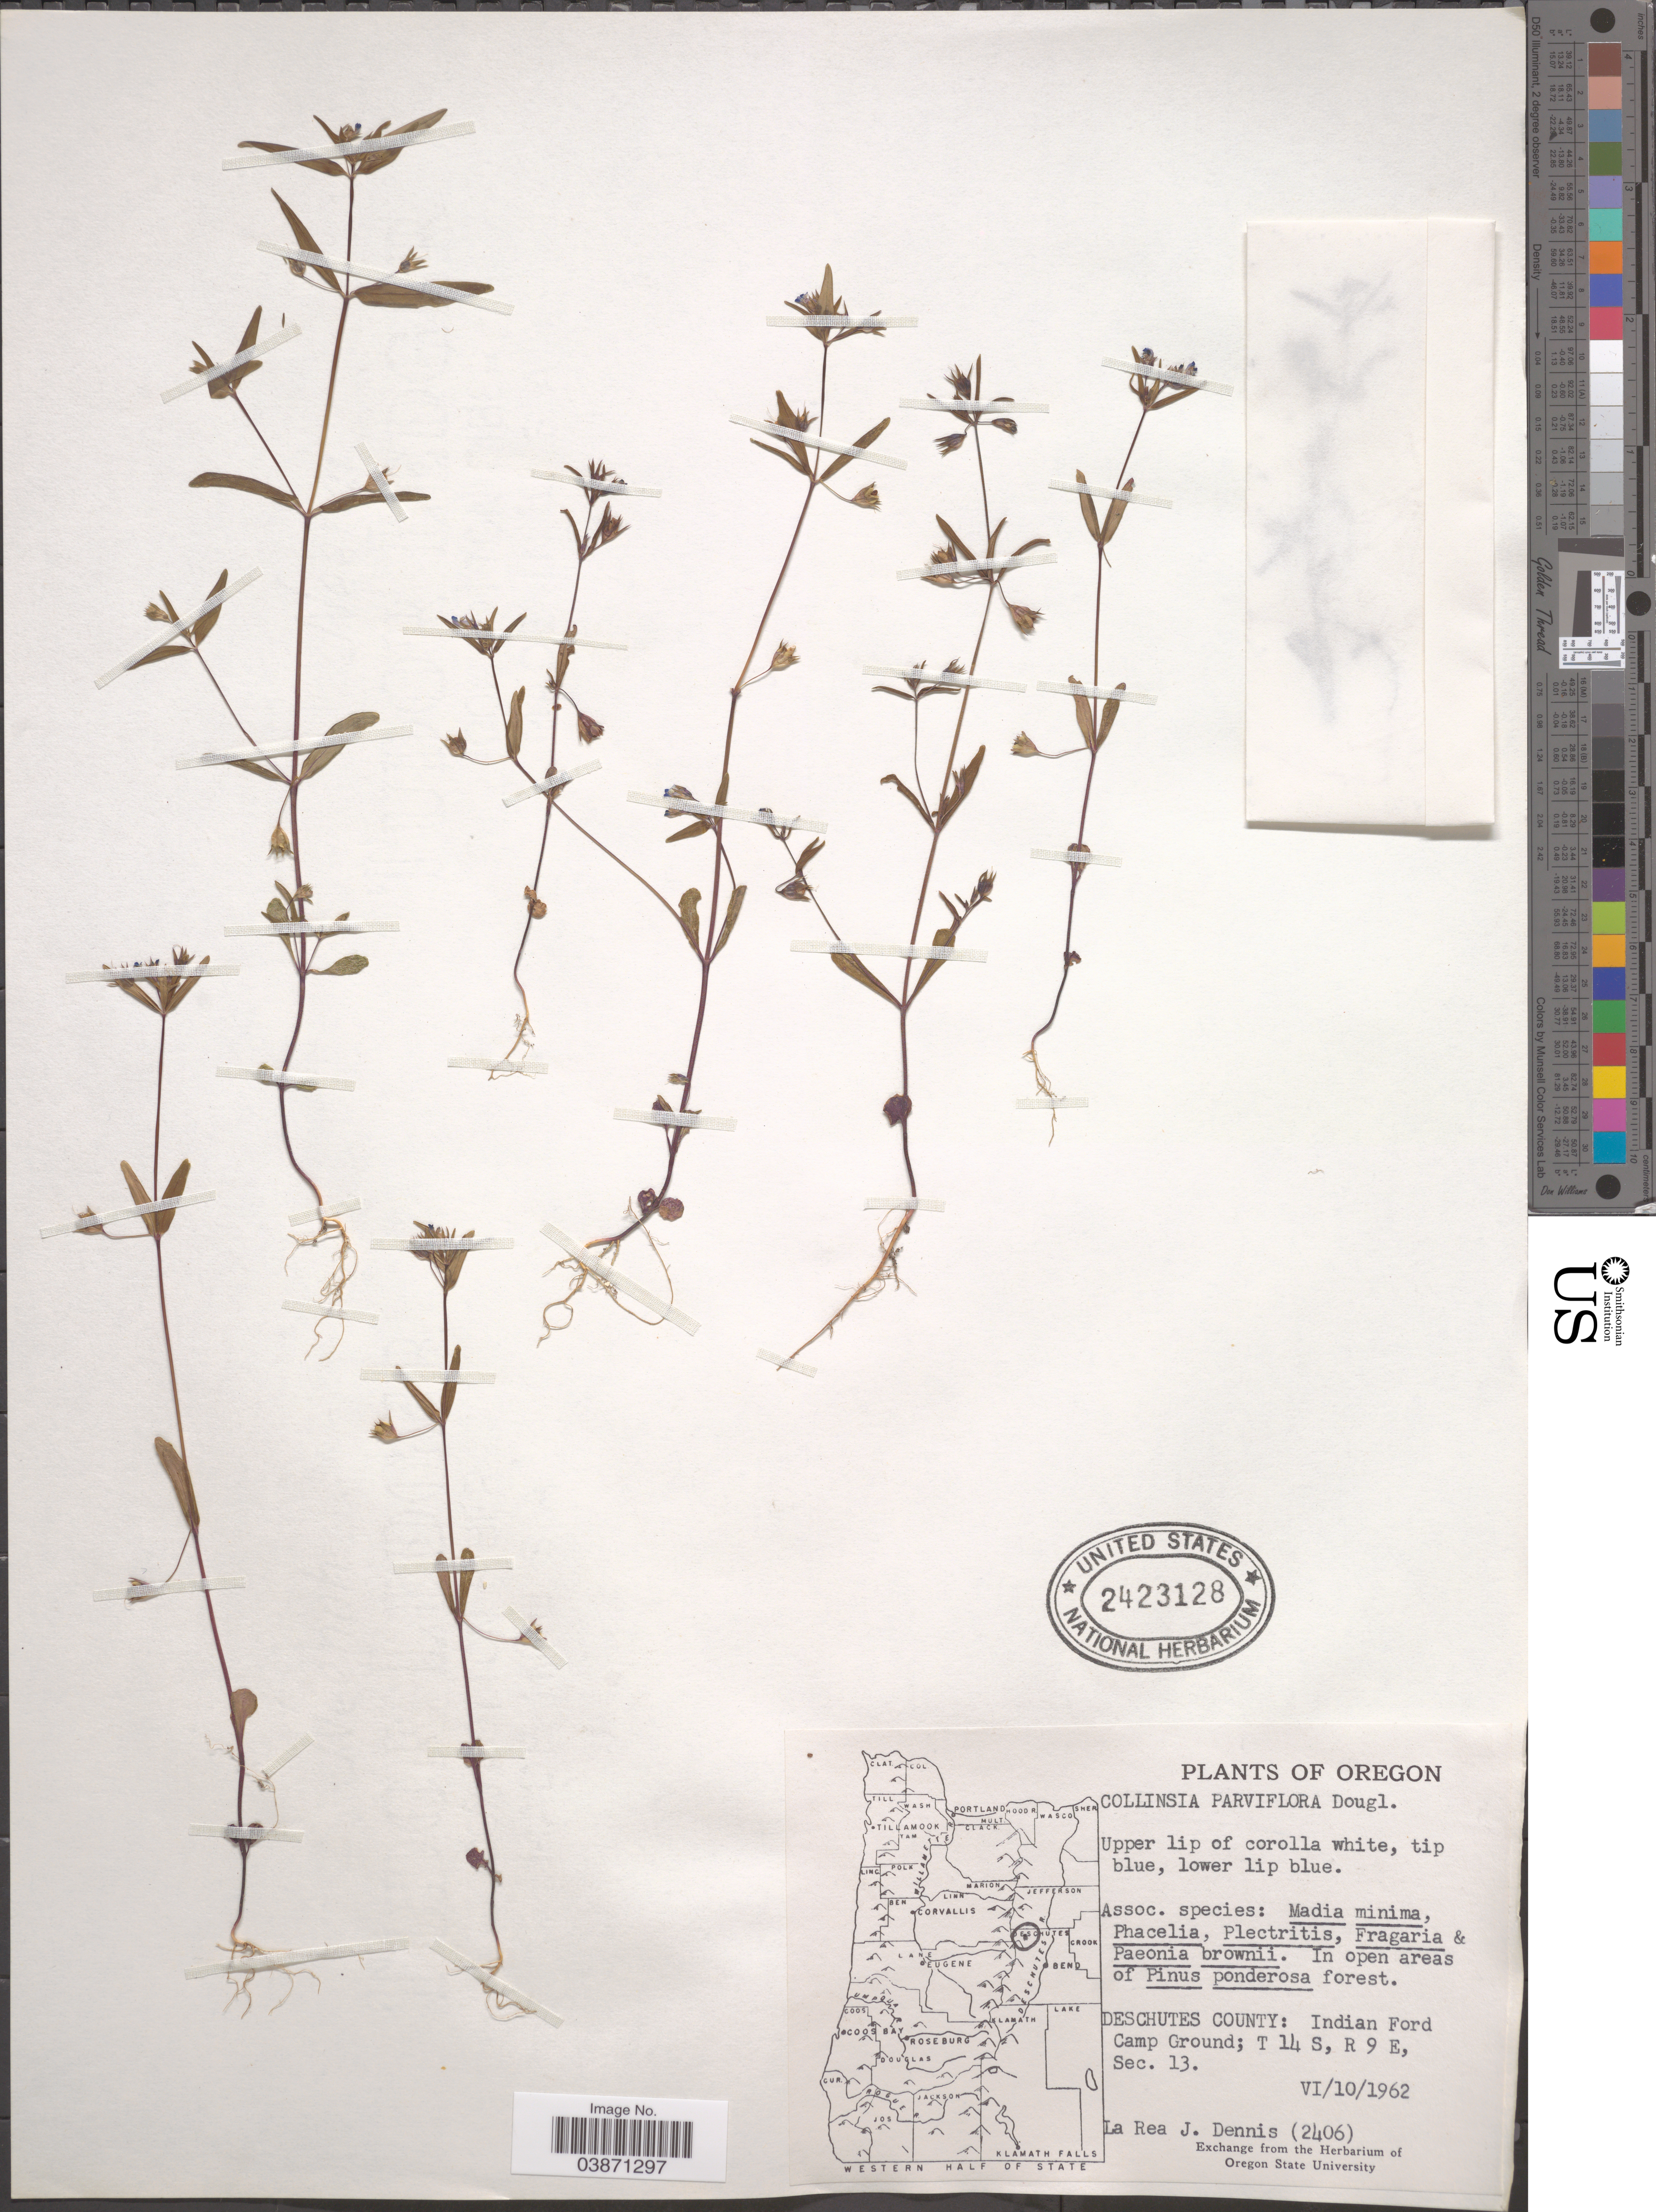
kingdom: Plantae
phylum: Tracheophyta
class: Magnoliopsida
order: Lamiales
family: Plantaginaceae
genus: Collinsia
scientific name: Collinsia parviflora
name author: Douglas ex Lindl.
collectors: L. Dennis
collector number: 2406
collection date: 1962-06-10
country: United States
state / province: Oregon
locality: Deschutes County: Indian Ford Camp Ground; T 14 S, R 9 E, Sec. 13.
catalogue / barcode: US 2423128